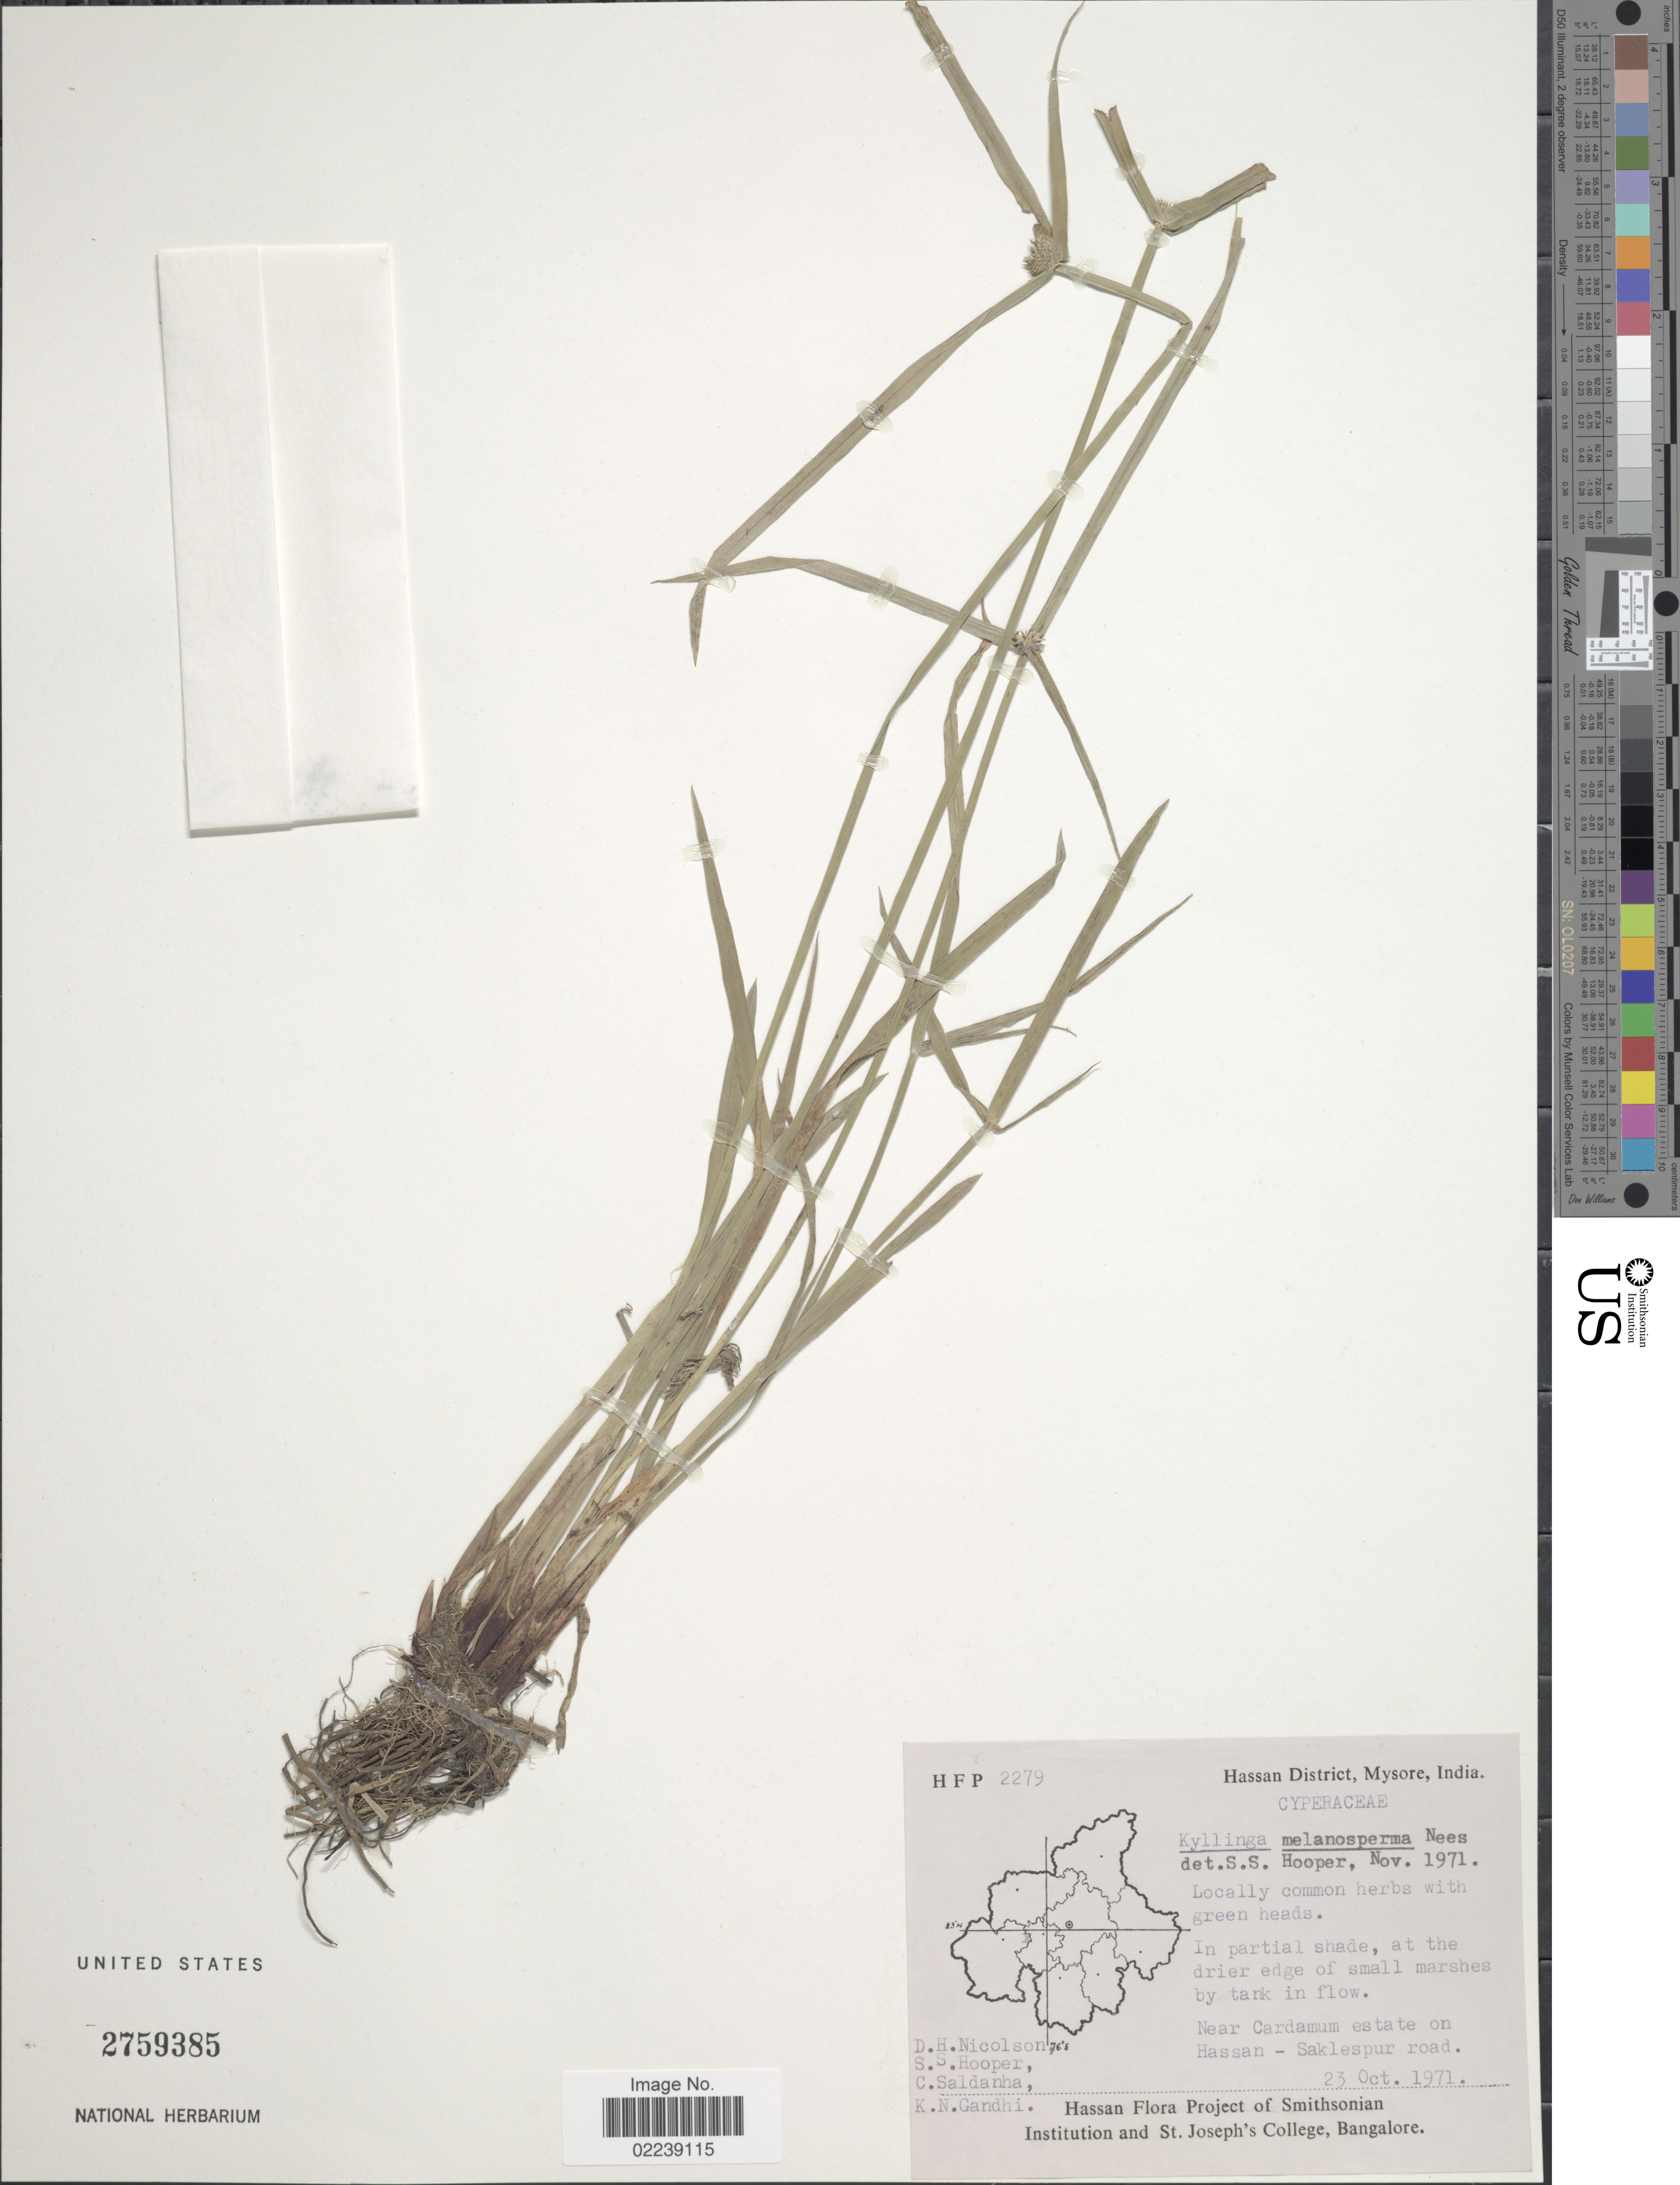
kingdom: Plantae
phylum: Tracheophyta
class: Liliopsida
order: Poales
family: Cyperaceae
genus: Cyperus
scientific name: Cyperus melanospermus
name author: (Nees) Valck. Sur.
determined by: Strong, M. T., (US), Smithsonian Institution - National Museum of Natural History (UNITED STATES)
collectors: D. H. Nicolson, S. S. Hooper, C. Saldanha & K. N. Gandhi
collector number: HFP2279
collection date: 1971-10-23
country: India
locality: Hassan District, Mysore. Near Cardamum estate on Hassan- Saklespur road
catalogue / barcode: US 2759385